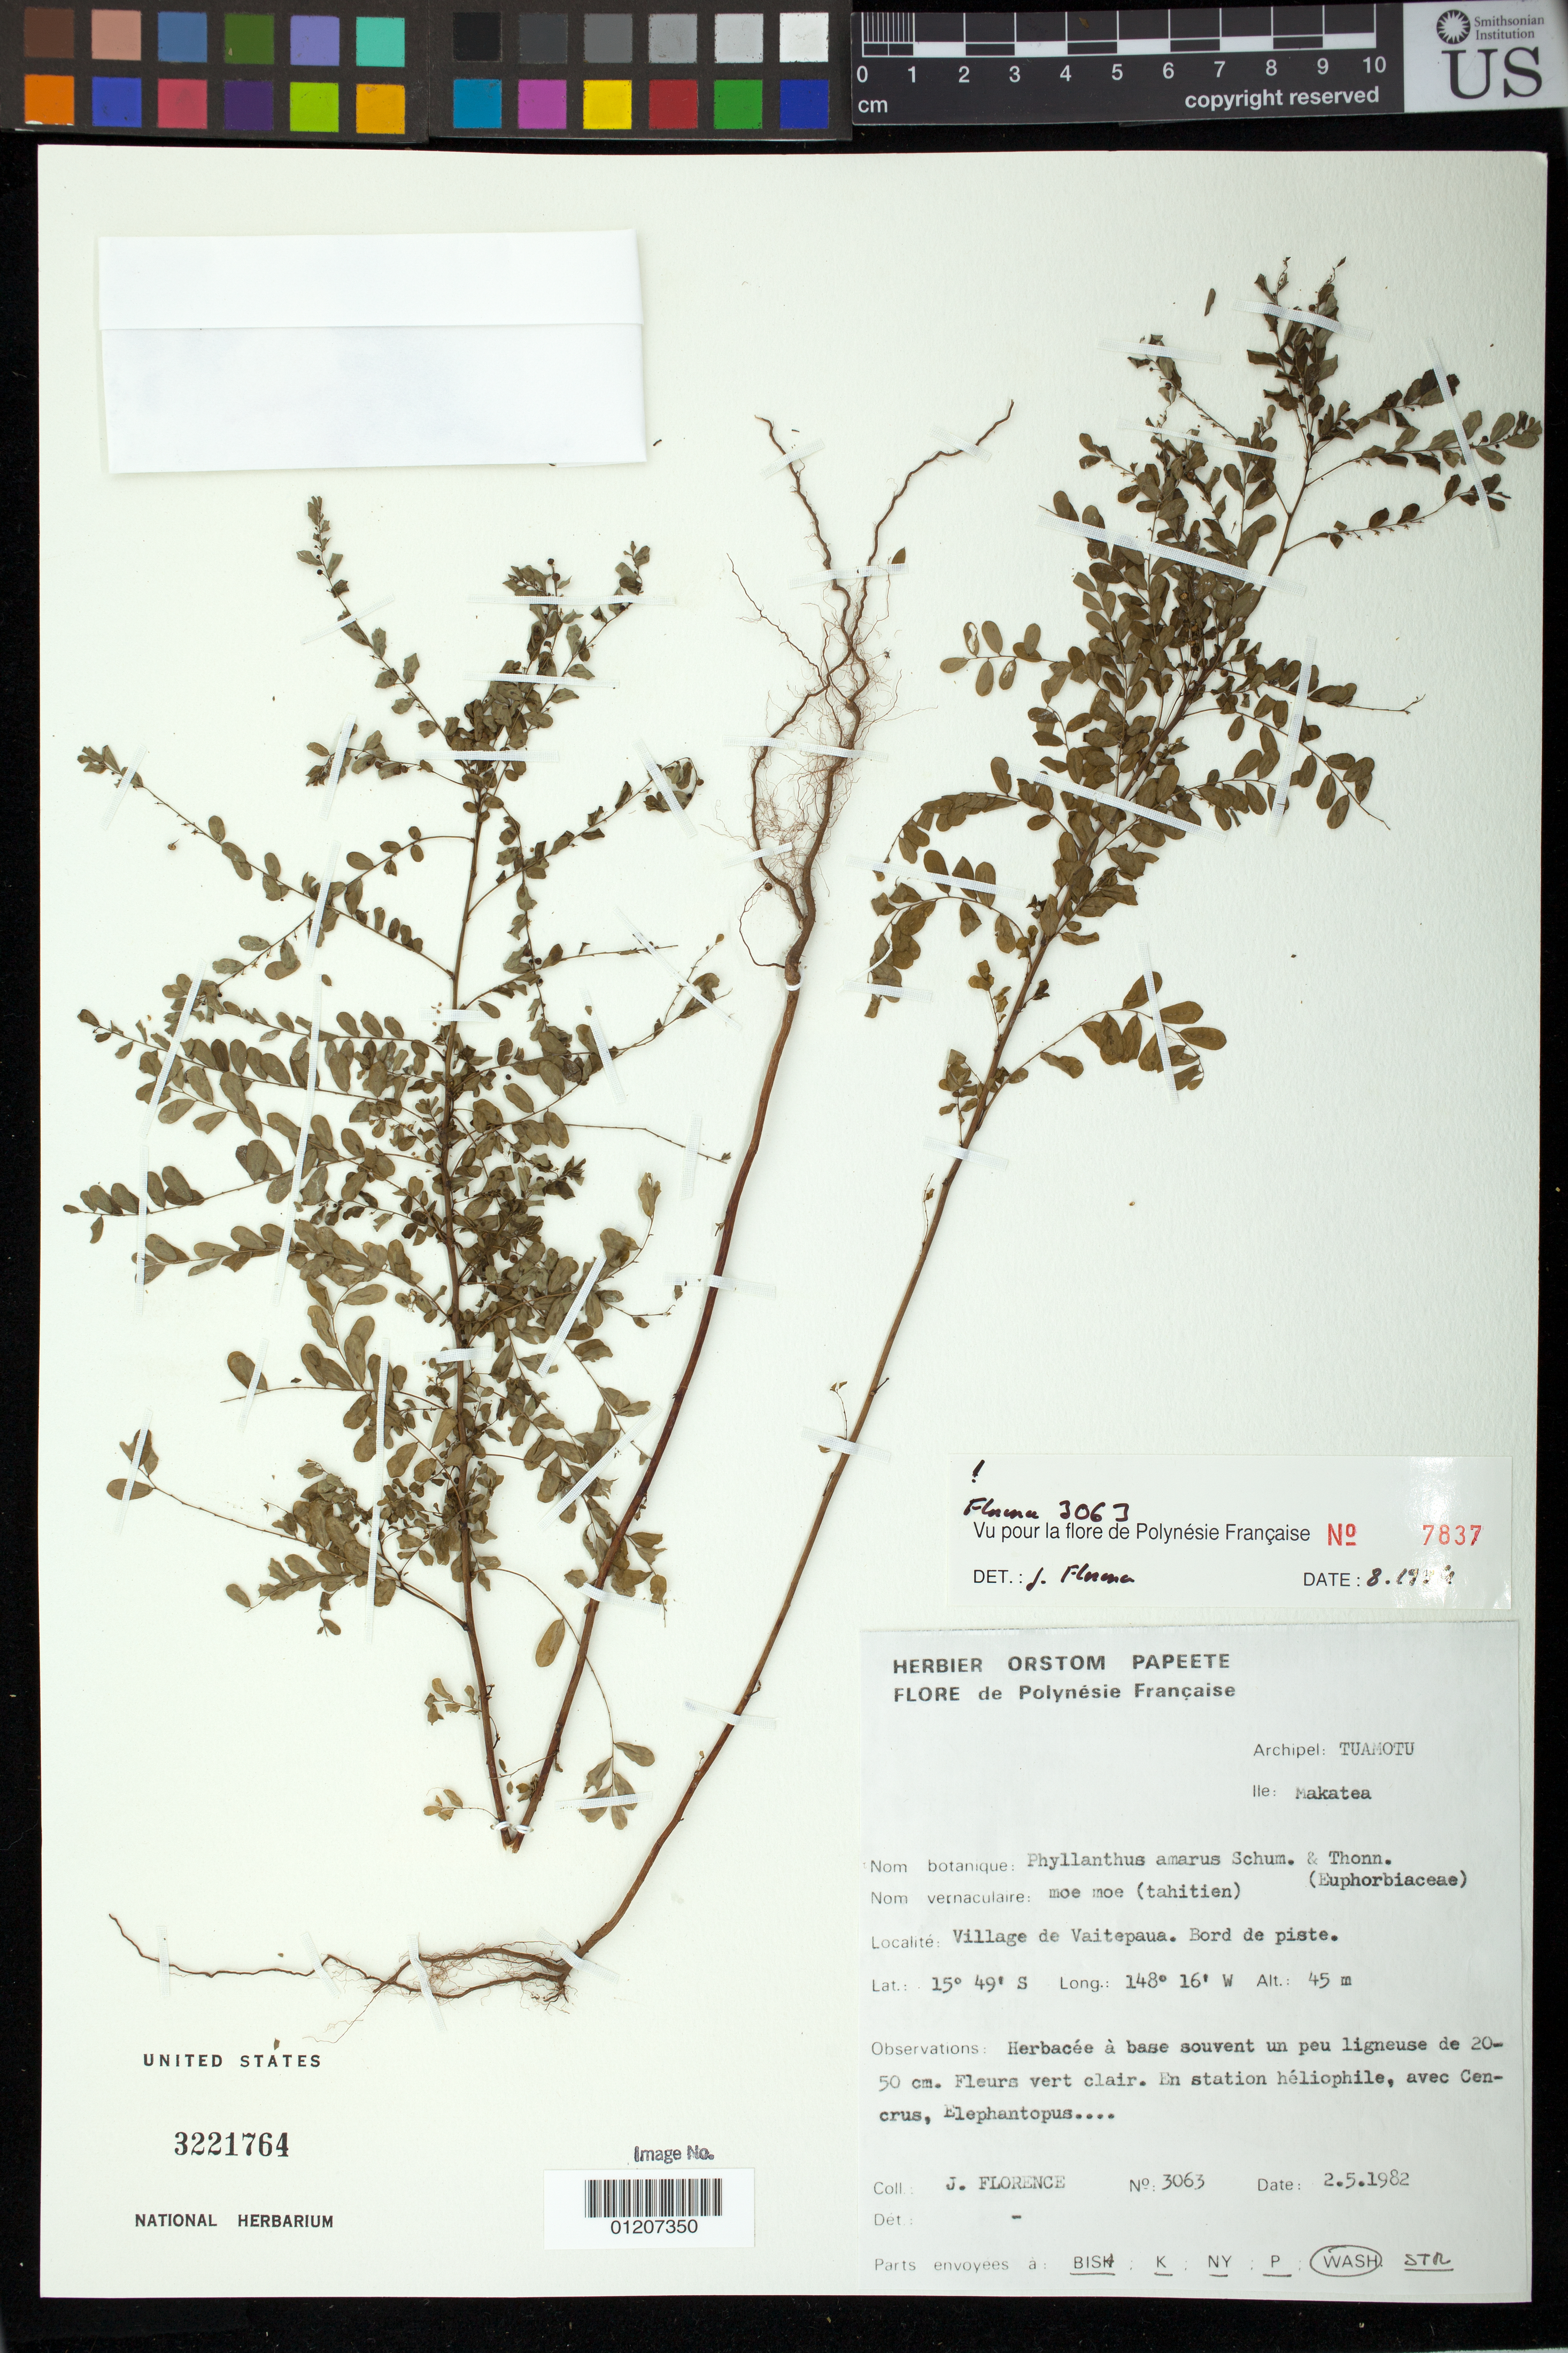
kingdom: Plantae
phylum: Tracheophyta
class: Magnoliopsida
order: Malpighiales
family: Phyllanthaceae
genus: Phyllanthus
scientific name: Phyllanthus amarus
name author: Schumach. & Thonn.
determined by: Florence, J.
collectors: J. Florence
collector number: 3063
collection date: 1982-05-02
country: French Polynesia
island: Makatea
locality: Village de Vaitepaua. Bord de piste.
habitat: En station Hèliophile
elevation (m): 45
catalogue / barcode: US 3221764